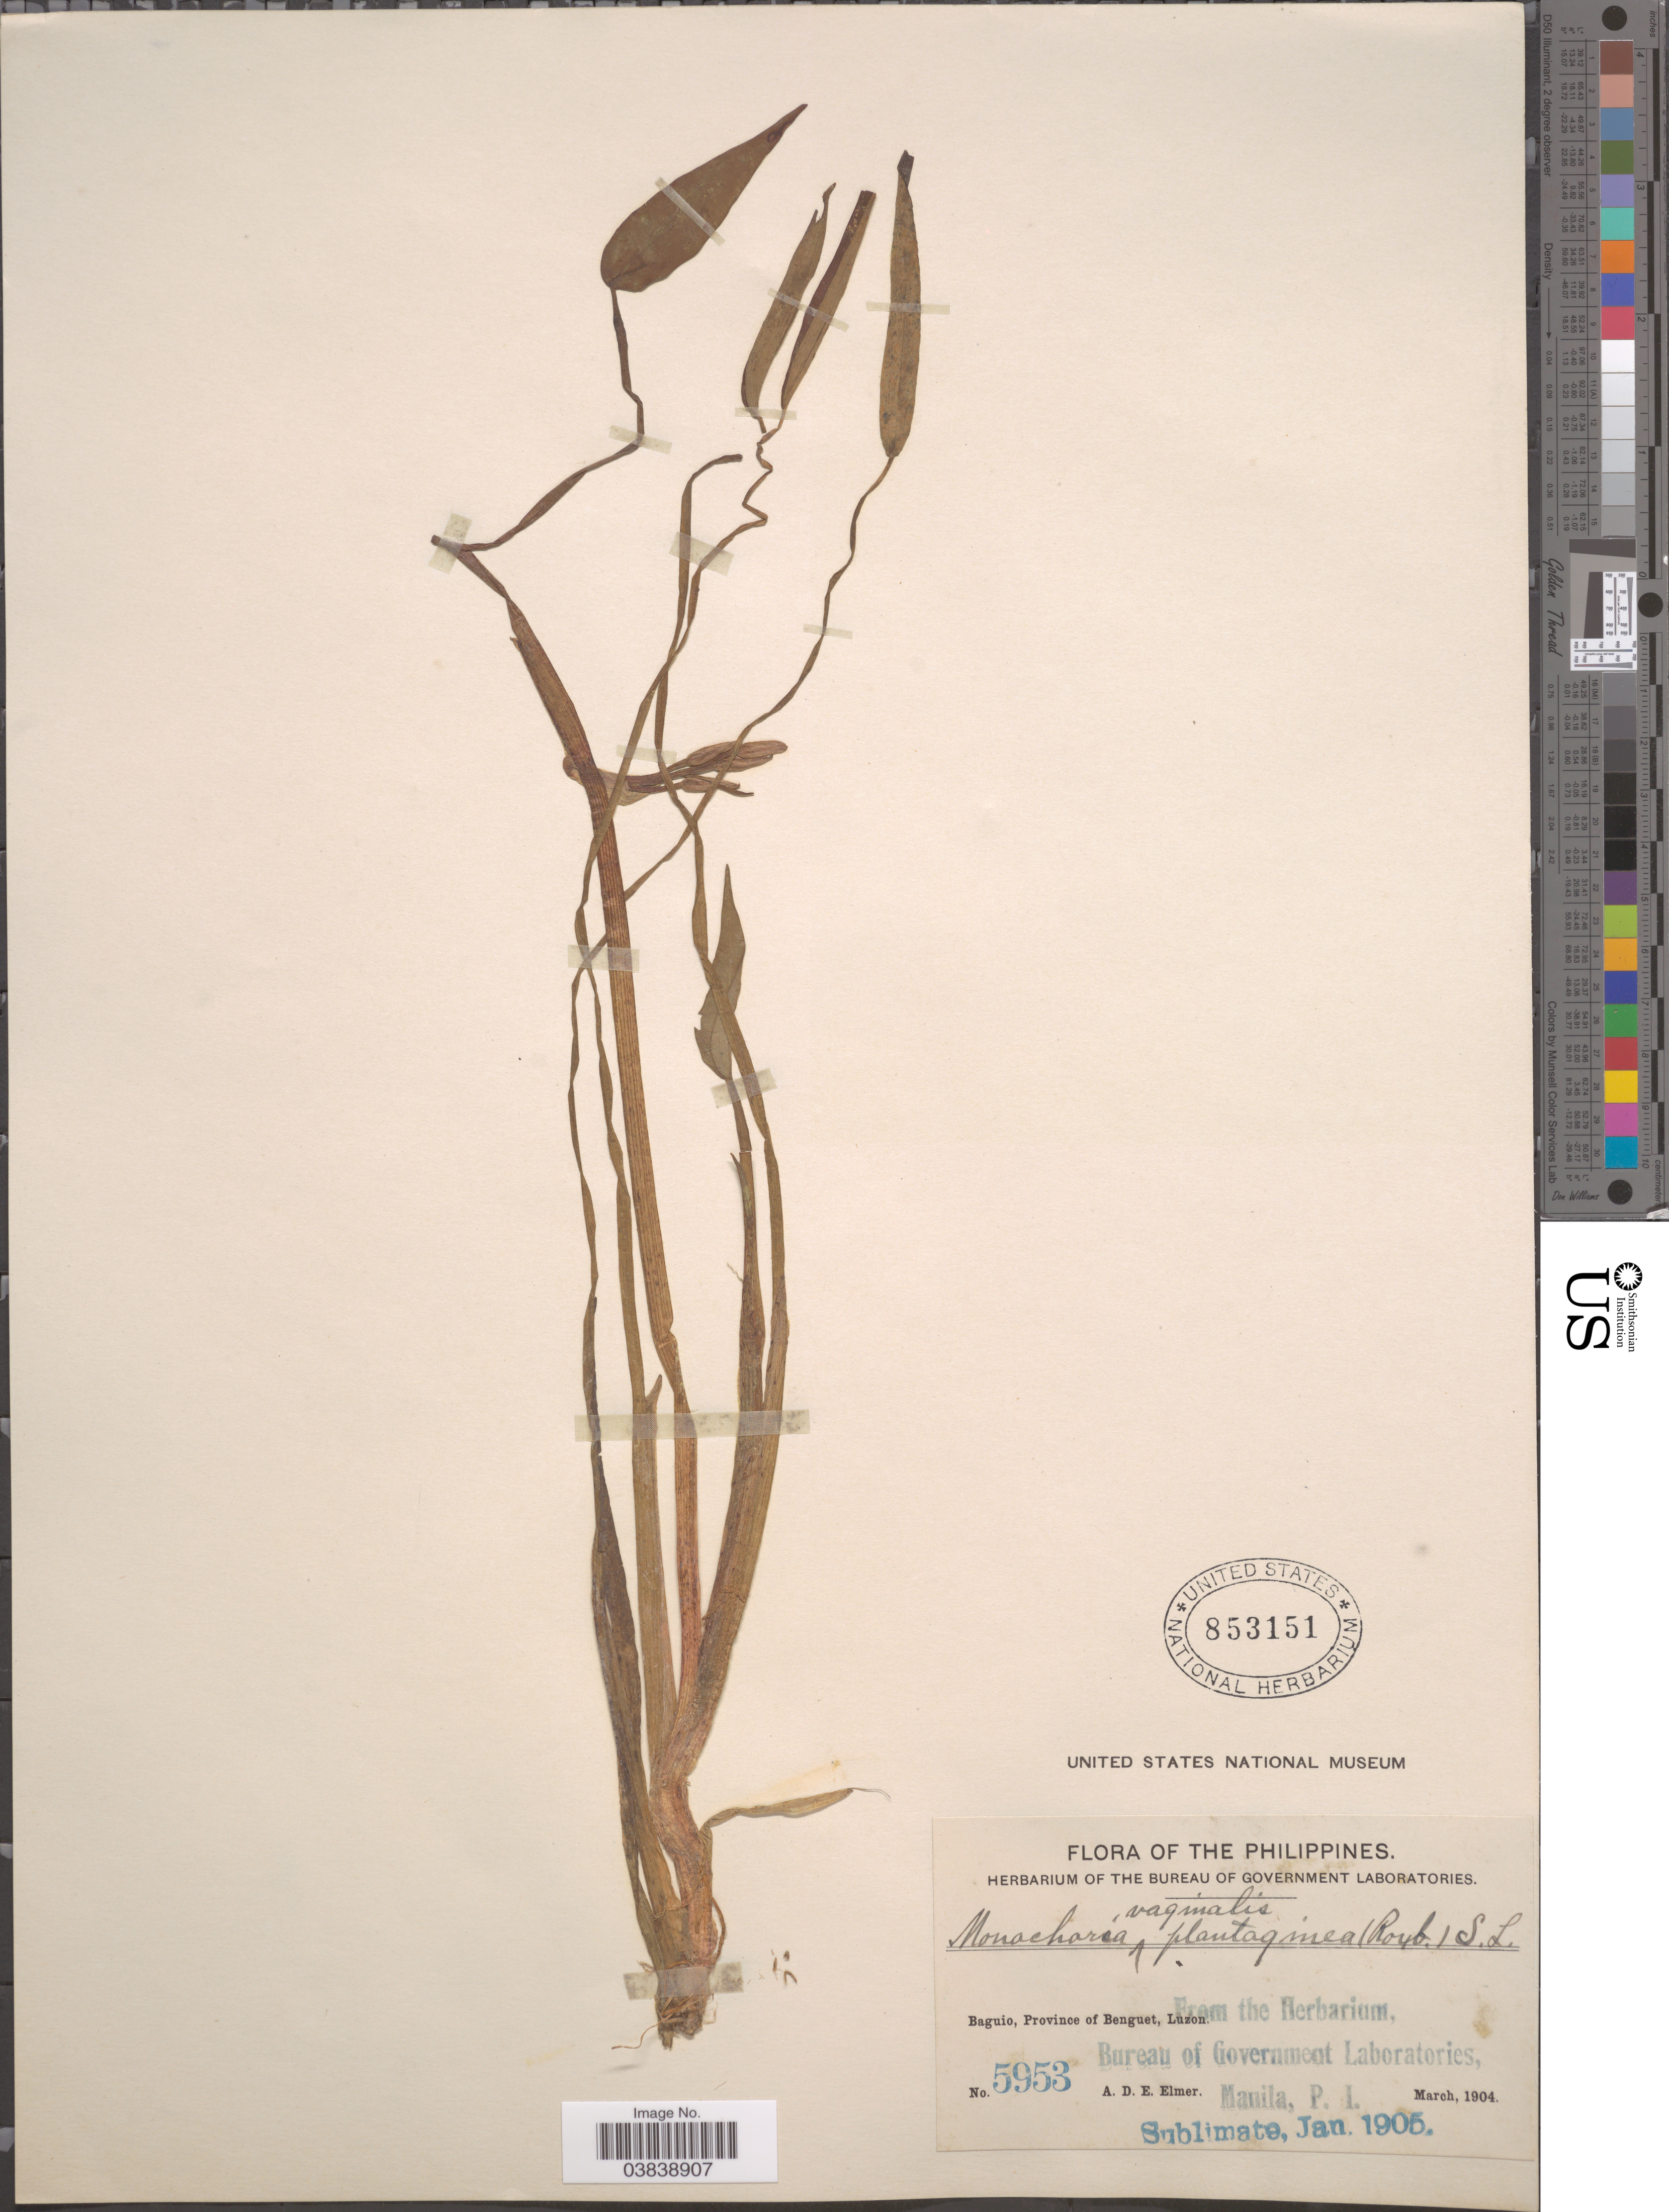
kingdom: Plantae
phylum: Tracheophyta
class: Liliopsida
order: Commelinales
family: Pontederiaceae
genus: Monochoria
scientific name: Monochoria vaginalis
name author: (Burm. f.) C. Presl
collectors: A. D. E. Elmer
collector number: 5953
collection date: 1904-03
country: Philippines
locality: Baguio, Province of Benguet, Luzon.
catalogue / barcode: US 853151